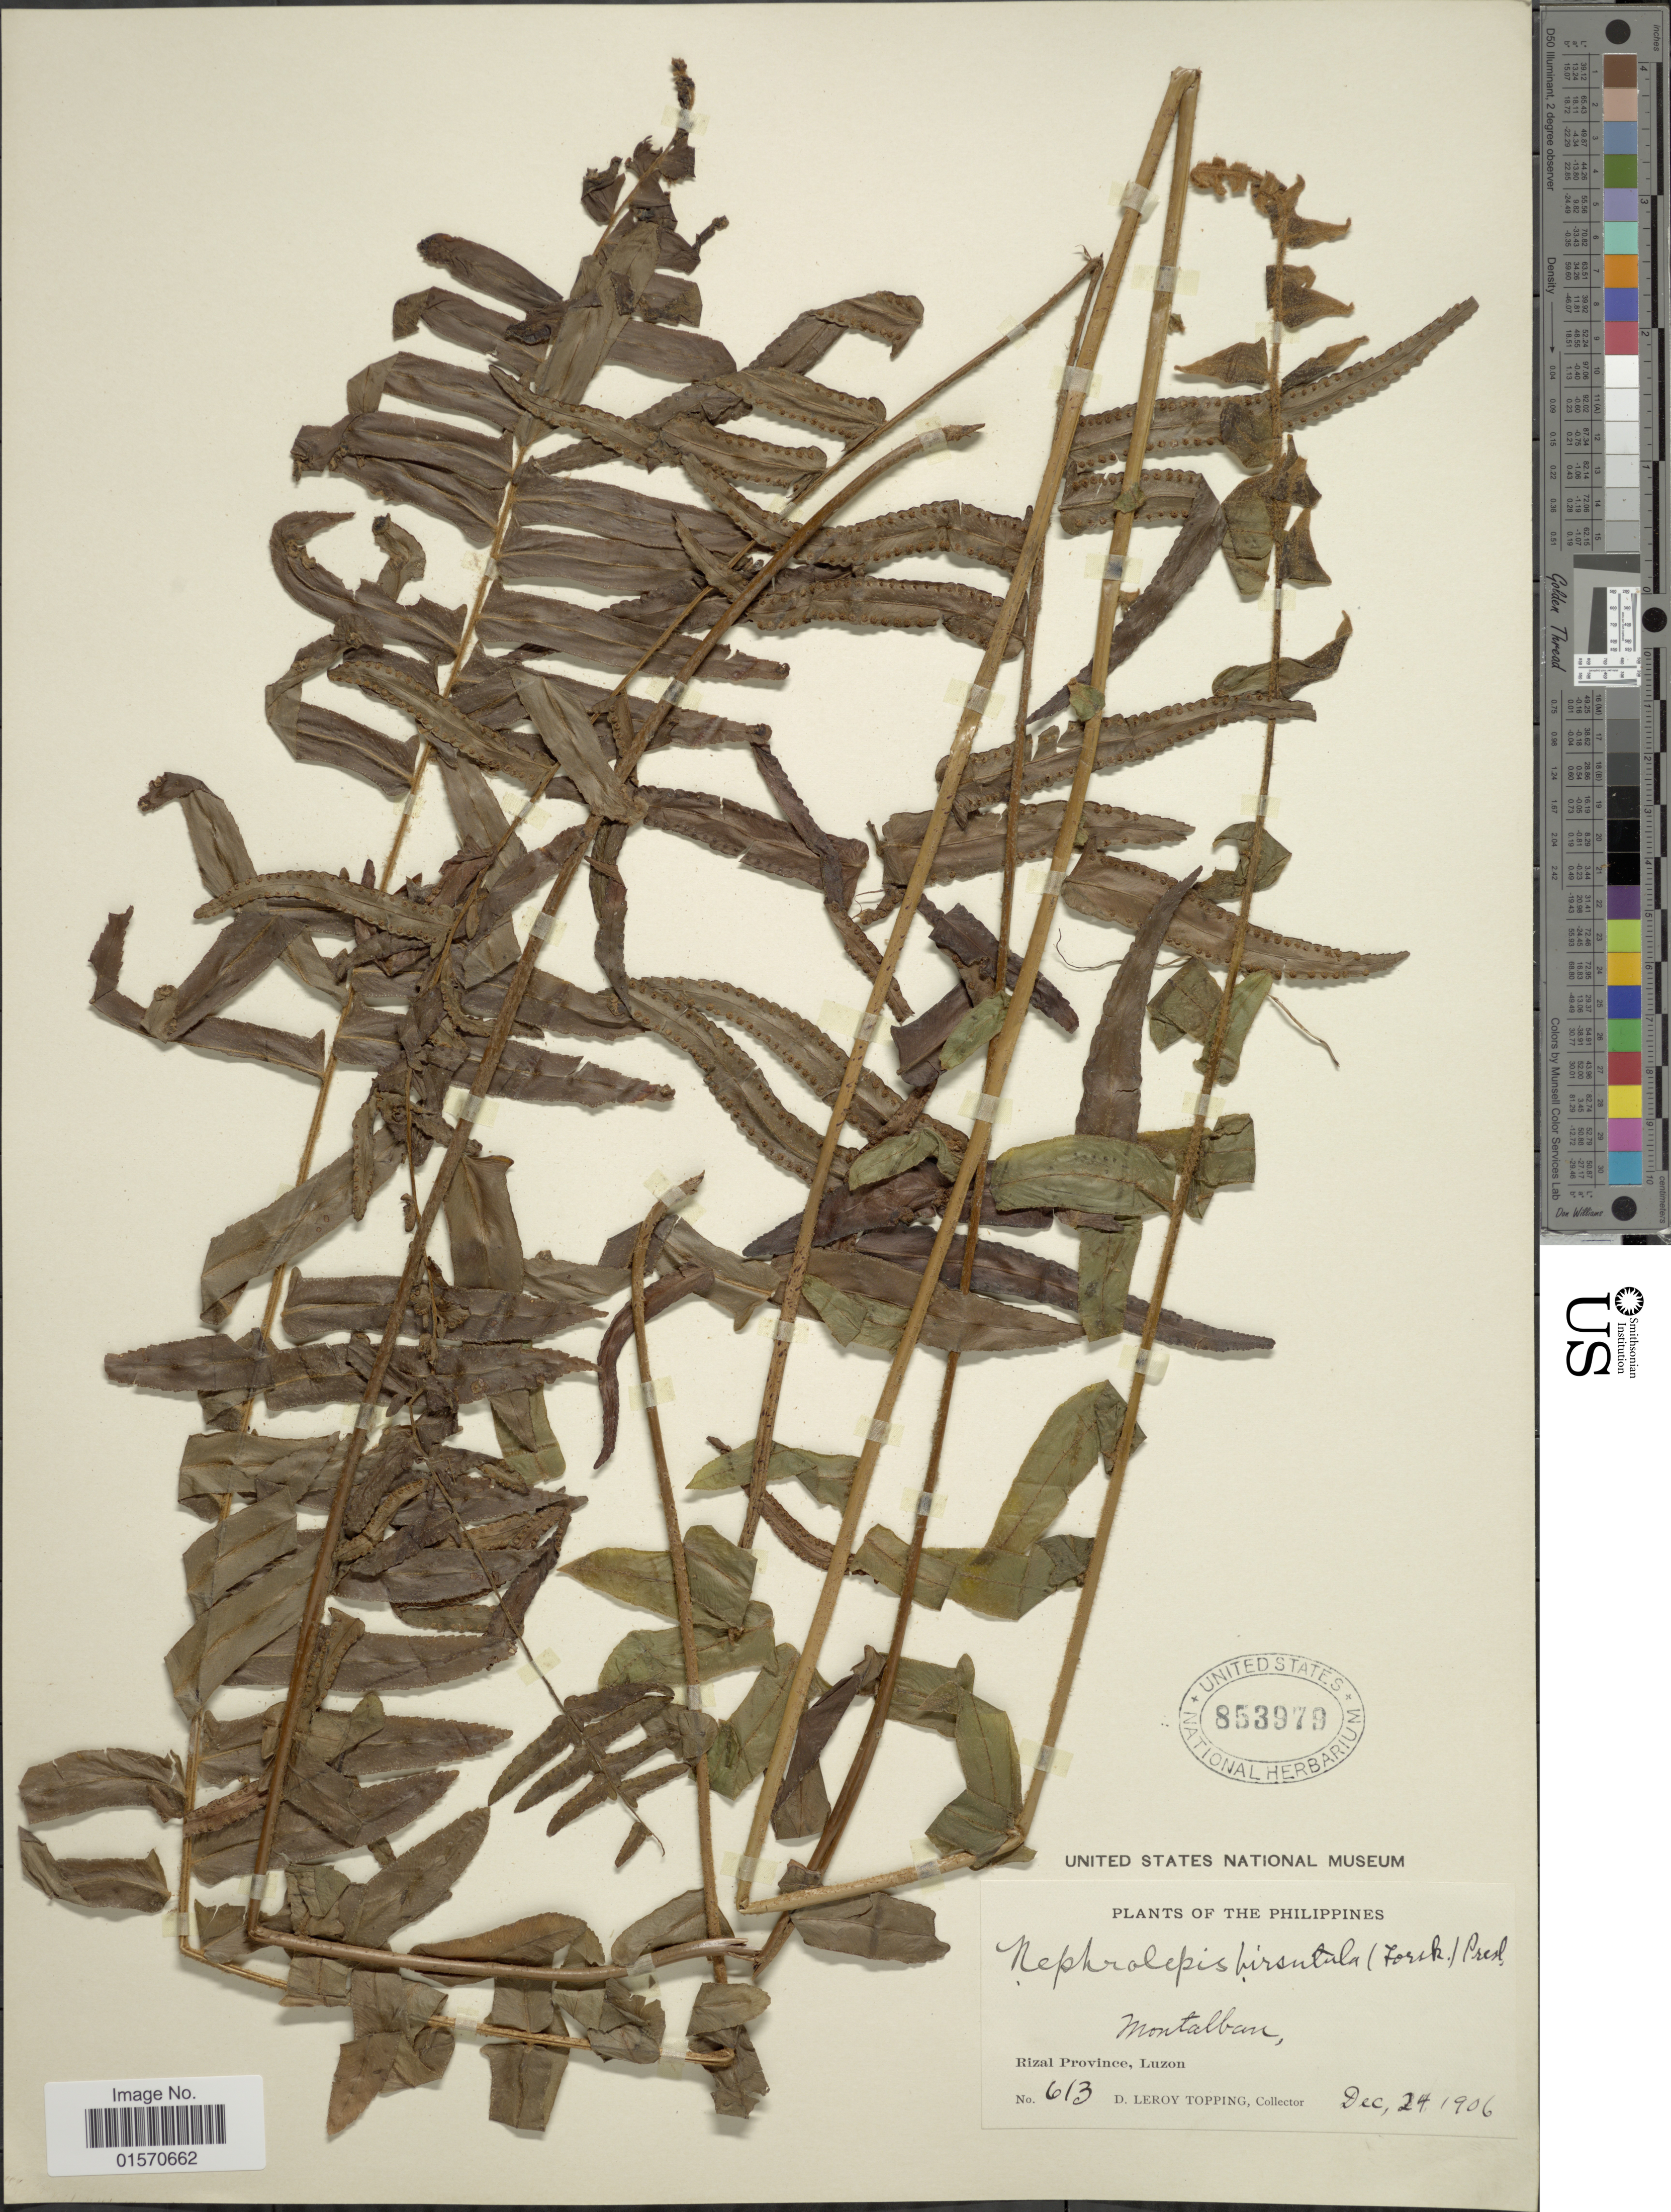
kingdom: Plantae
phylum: Tracheophyta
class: Polypodiopsida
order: Polypodiales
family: Nephrolepidaceae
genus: Nephrolepis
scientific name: Nephrolepis multiflora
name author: (Roxb.) F.M. Jarrett ex C.V. Morton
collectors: D. L. Topping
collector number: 613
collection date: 1906-12-24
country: Philippines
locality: Rizal Province, Luzon. Montalban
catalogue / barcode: US 853979